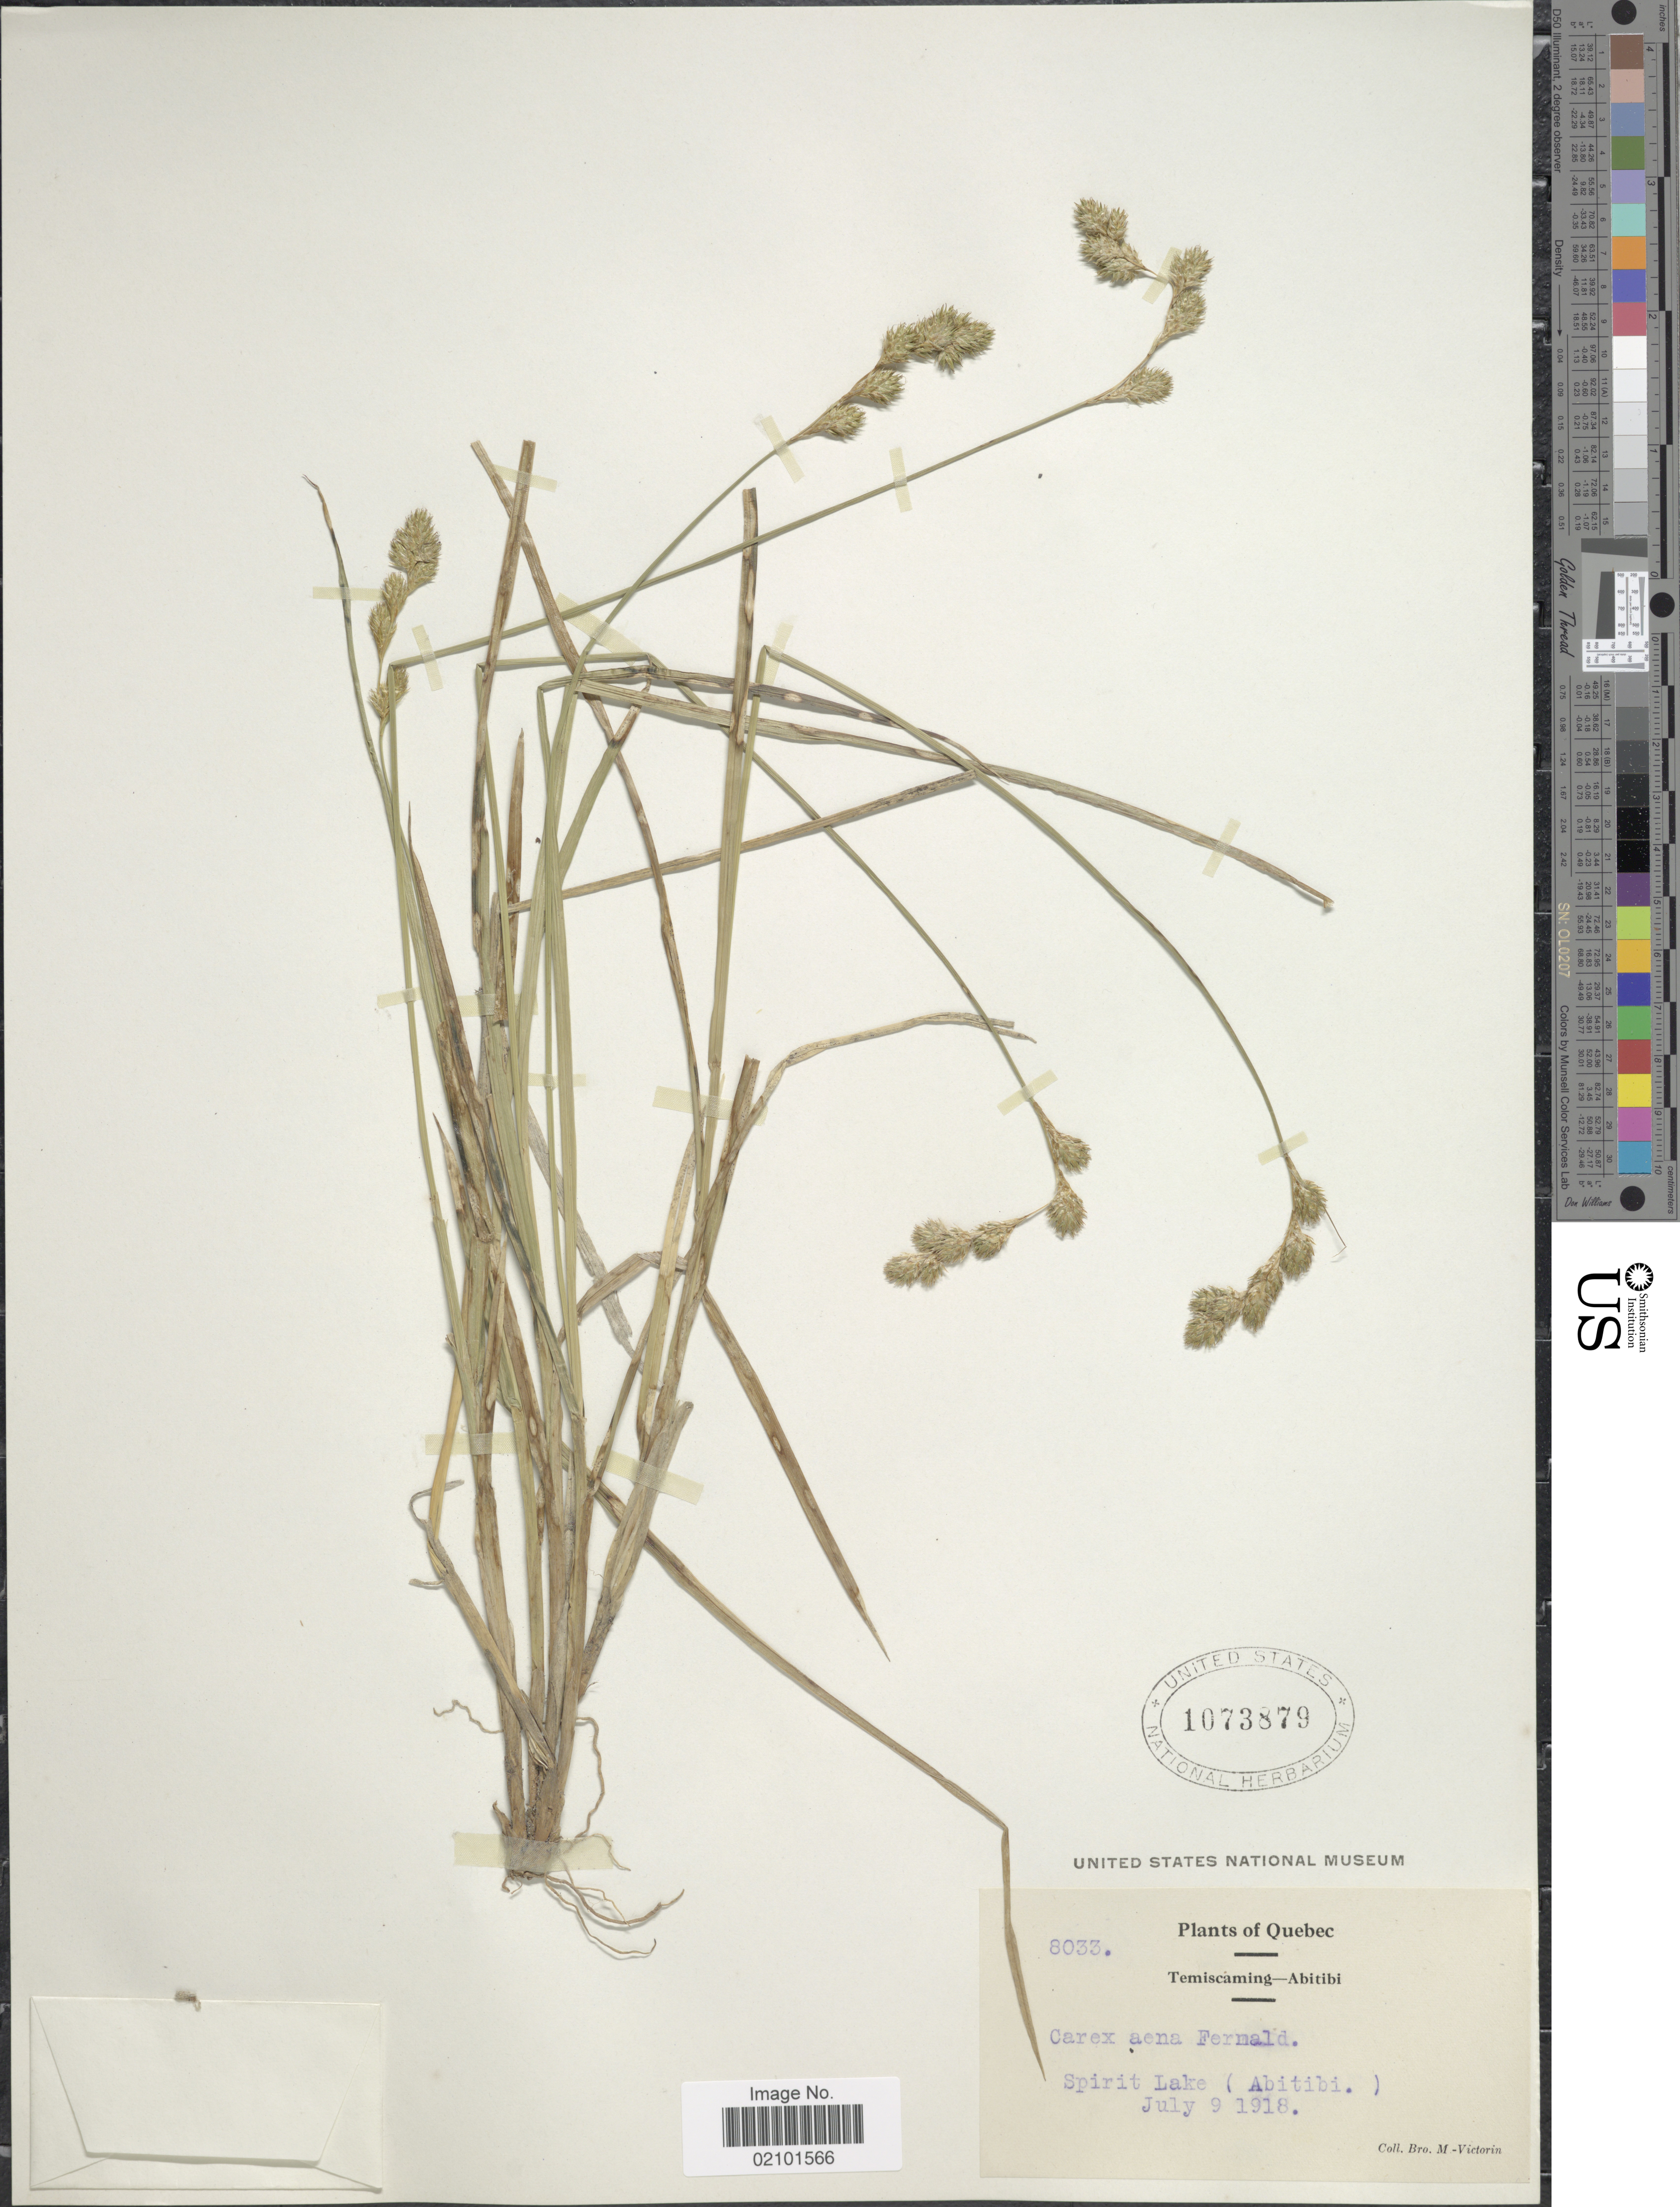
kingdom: Plantae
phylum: Tracheophyta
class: Liliopsida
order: Poales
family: Cyperaceae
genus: Carex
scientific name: Carex foenea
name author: Willd.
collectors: Fr. Marie-Victorin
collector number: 8033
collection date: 1918-07-09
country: Canada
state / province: Quebec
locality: Temiscamin - Abitibi, Spirti Lake (Abitibi)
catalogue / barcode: US 1073879